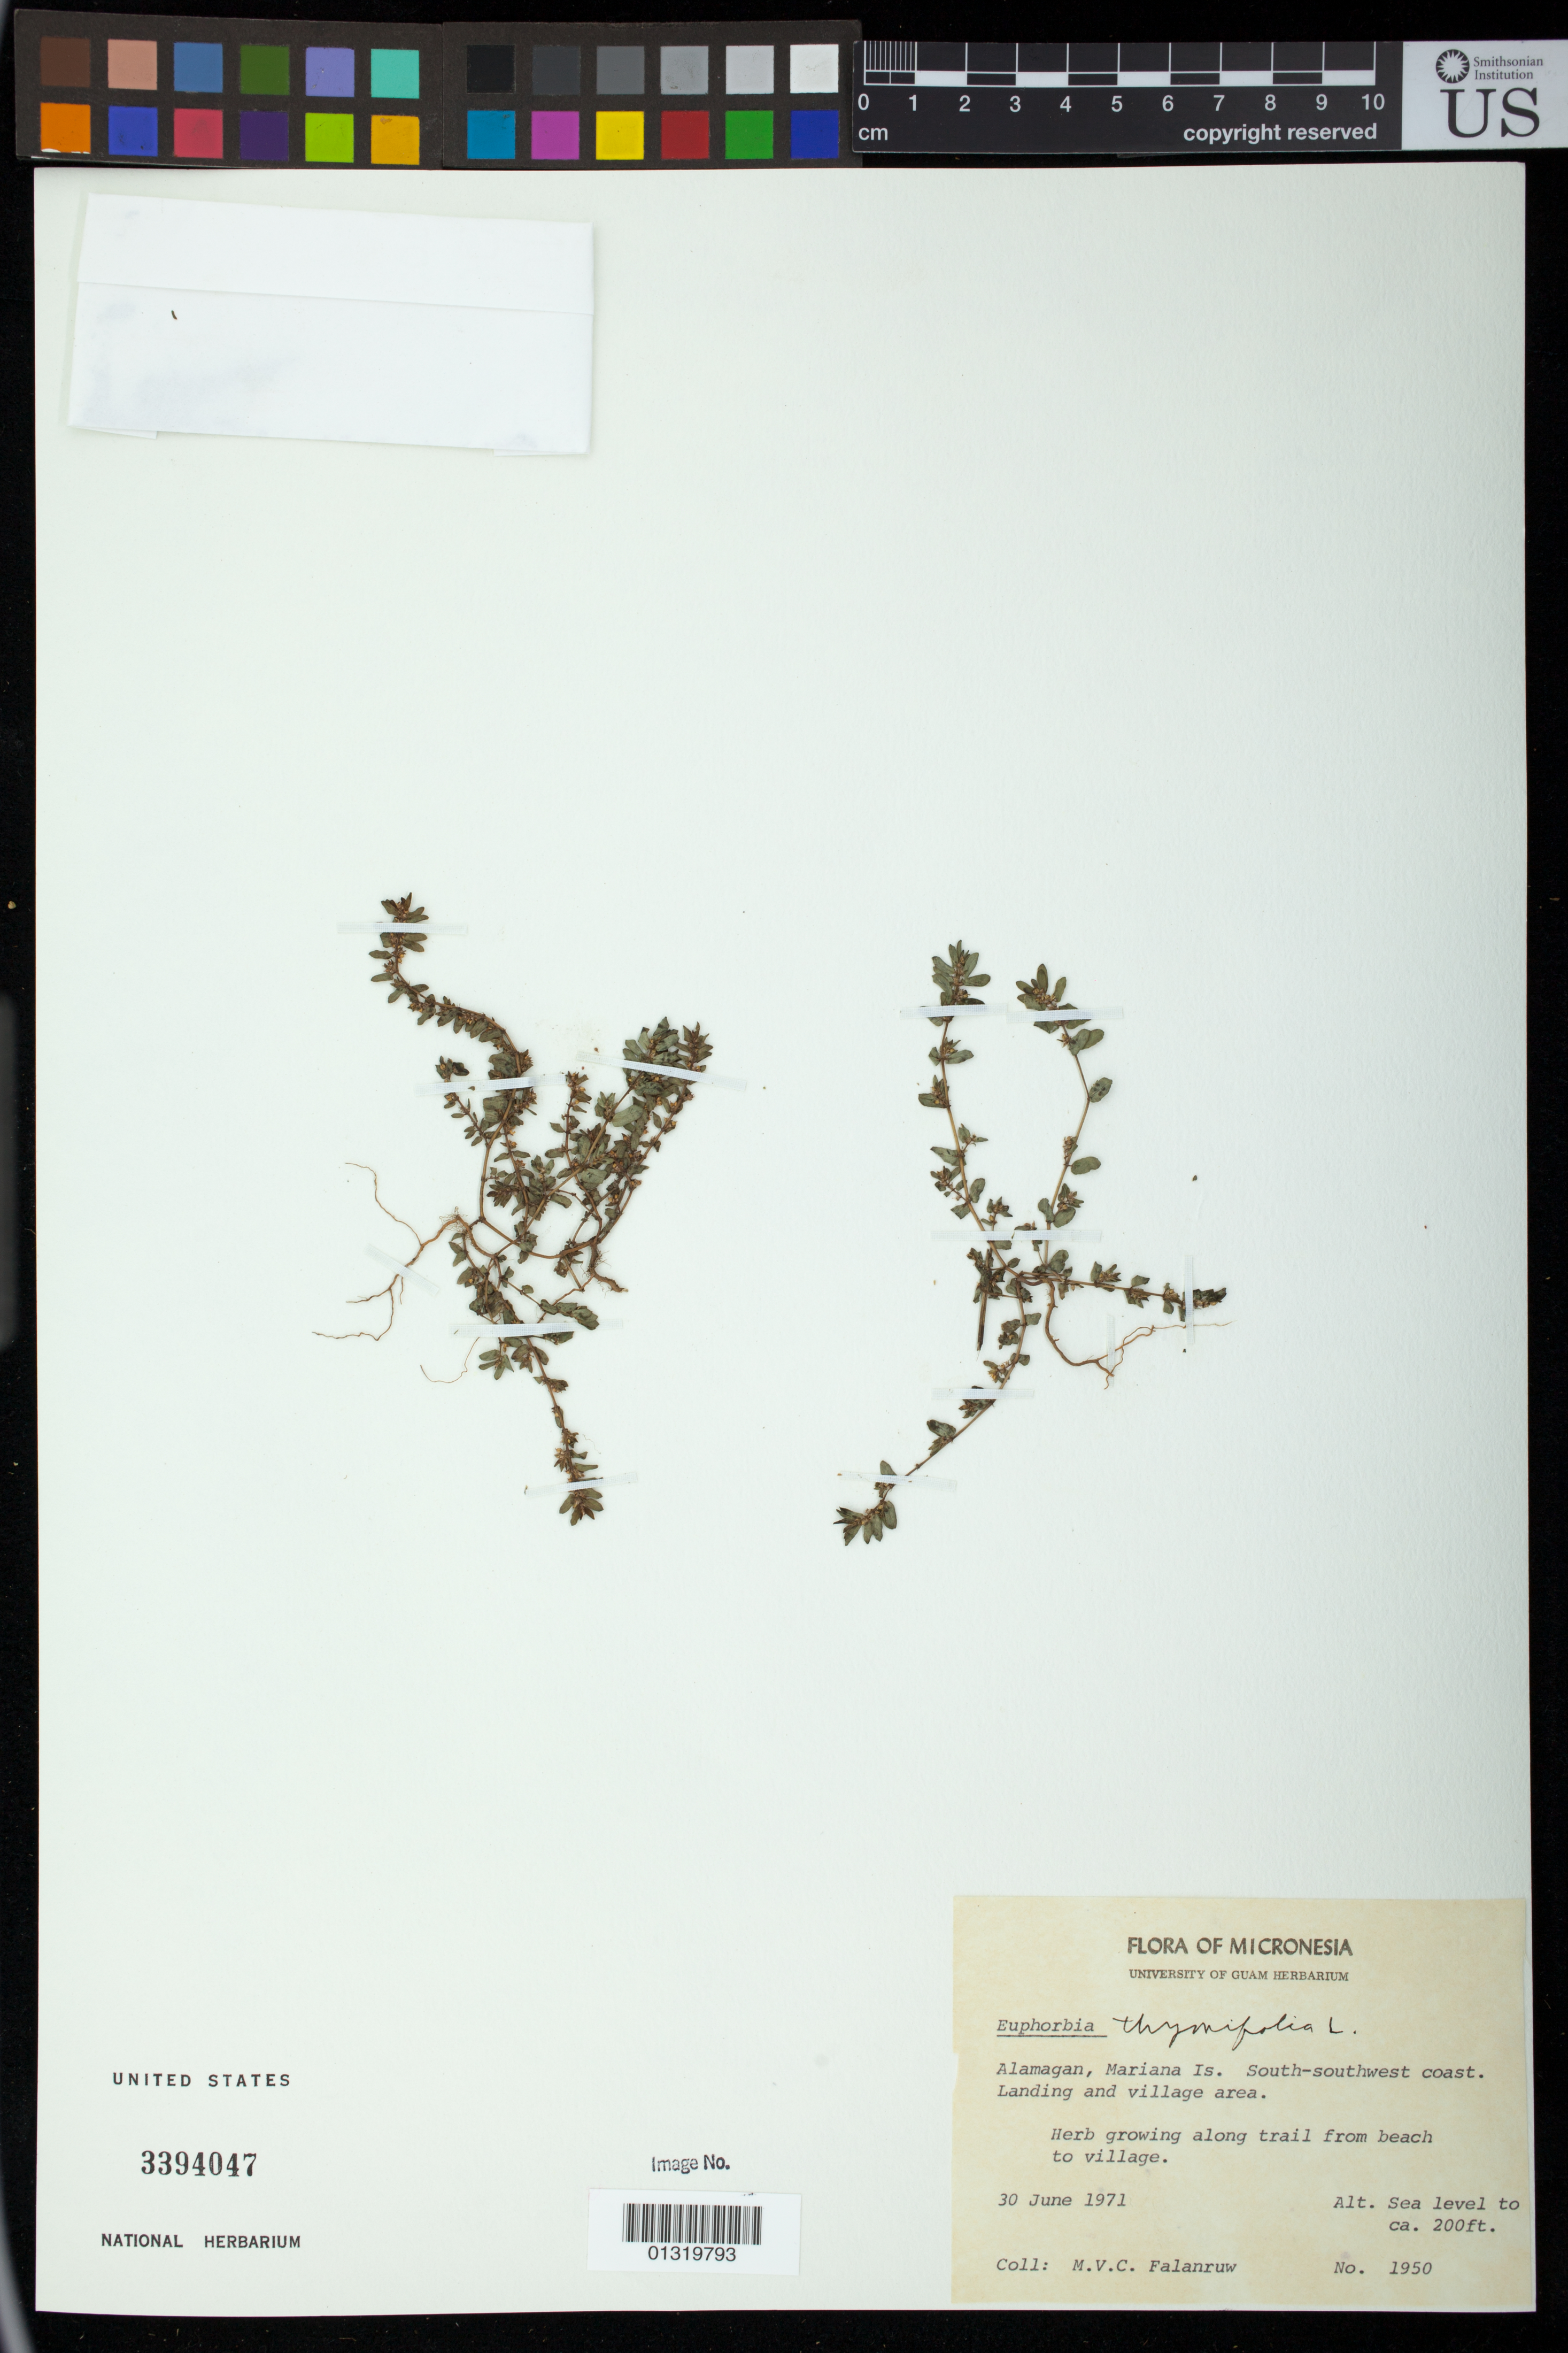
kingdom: Plantae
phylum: Tracheophyta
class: Magnoliopsida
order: Malpighiales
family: Euphorbiaceae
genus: Euphorbia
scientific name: Euphorbia thymifolia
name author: L.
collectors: M. V. Falanruw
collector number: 1950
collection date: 1971-06-30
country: Northern Mariana Islands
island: Alamagan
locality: Alamagan, South-southwest coast. Landing and village area.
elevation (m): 0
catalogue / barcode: US 3394047